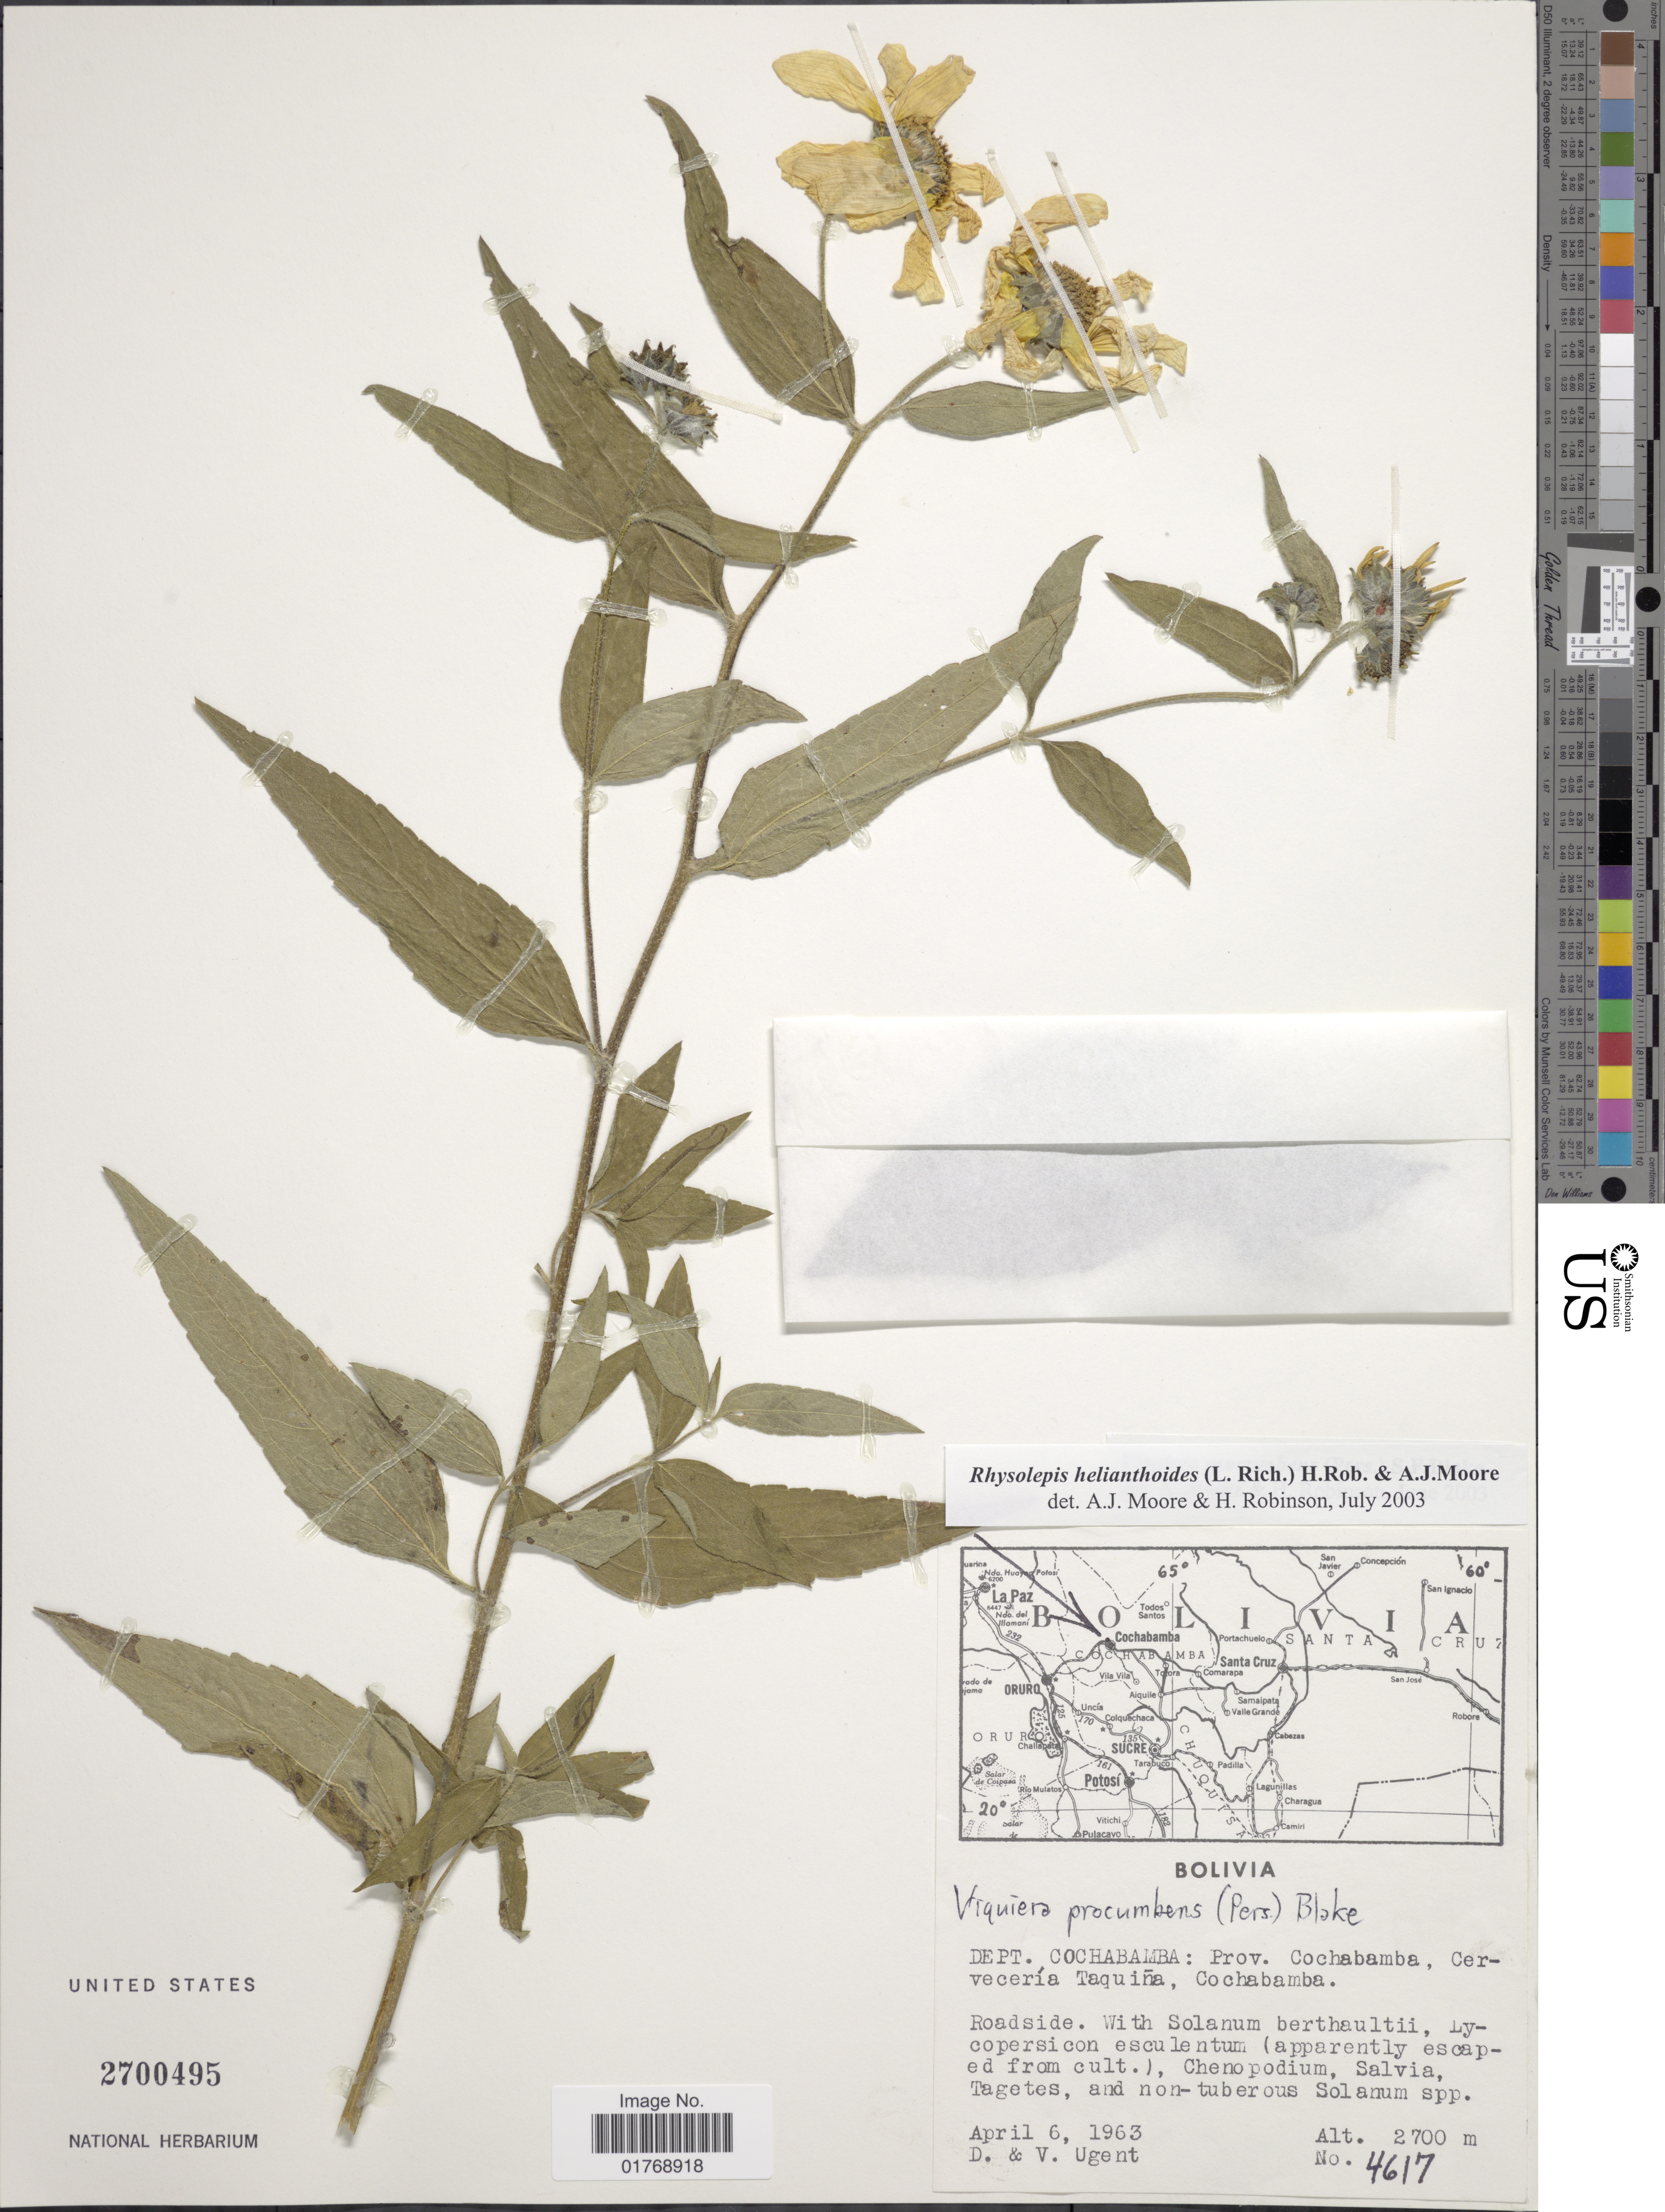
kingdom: Plantae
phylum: Tracheophyta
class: Magnoliopsida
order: Asterales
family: Asteraceae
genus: Viguiera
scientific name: Viguiera procumbens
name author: (Pers.) S.F. Blake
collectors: D. Ugent & V. Ugent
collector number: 4617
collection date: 1963-04-06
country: Bolivia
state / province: Cochabamba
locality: Dept. Cochabamba: Prov. Cochabamba, Cervecería Taquiña, Cochabamba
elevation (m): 2700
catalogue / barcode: US 2700495